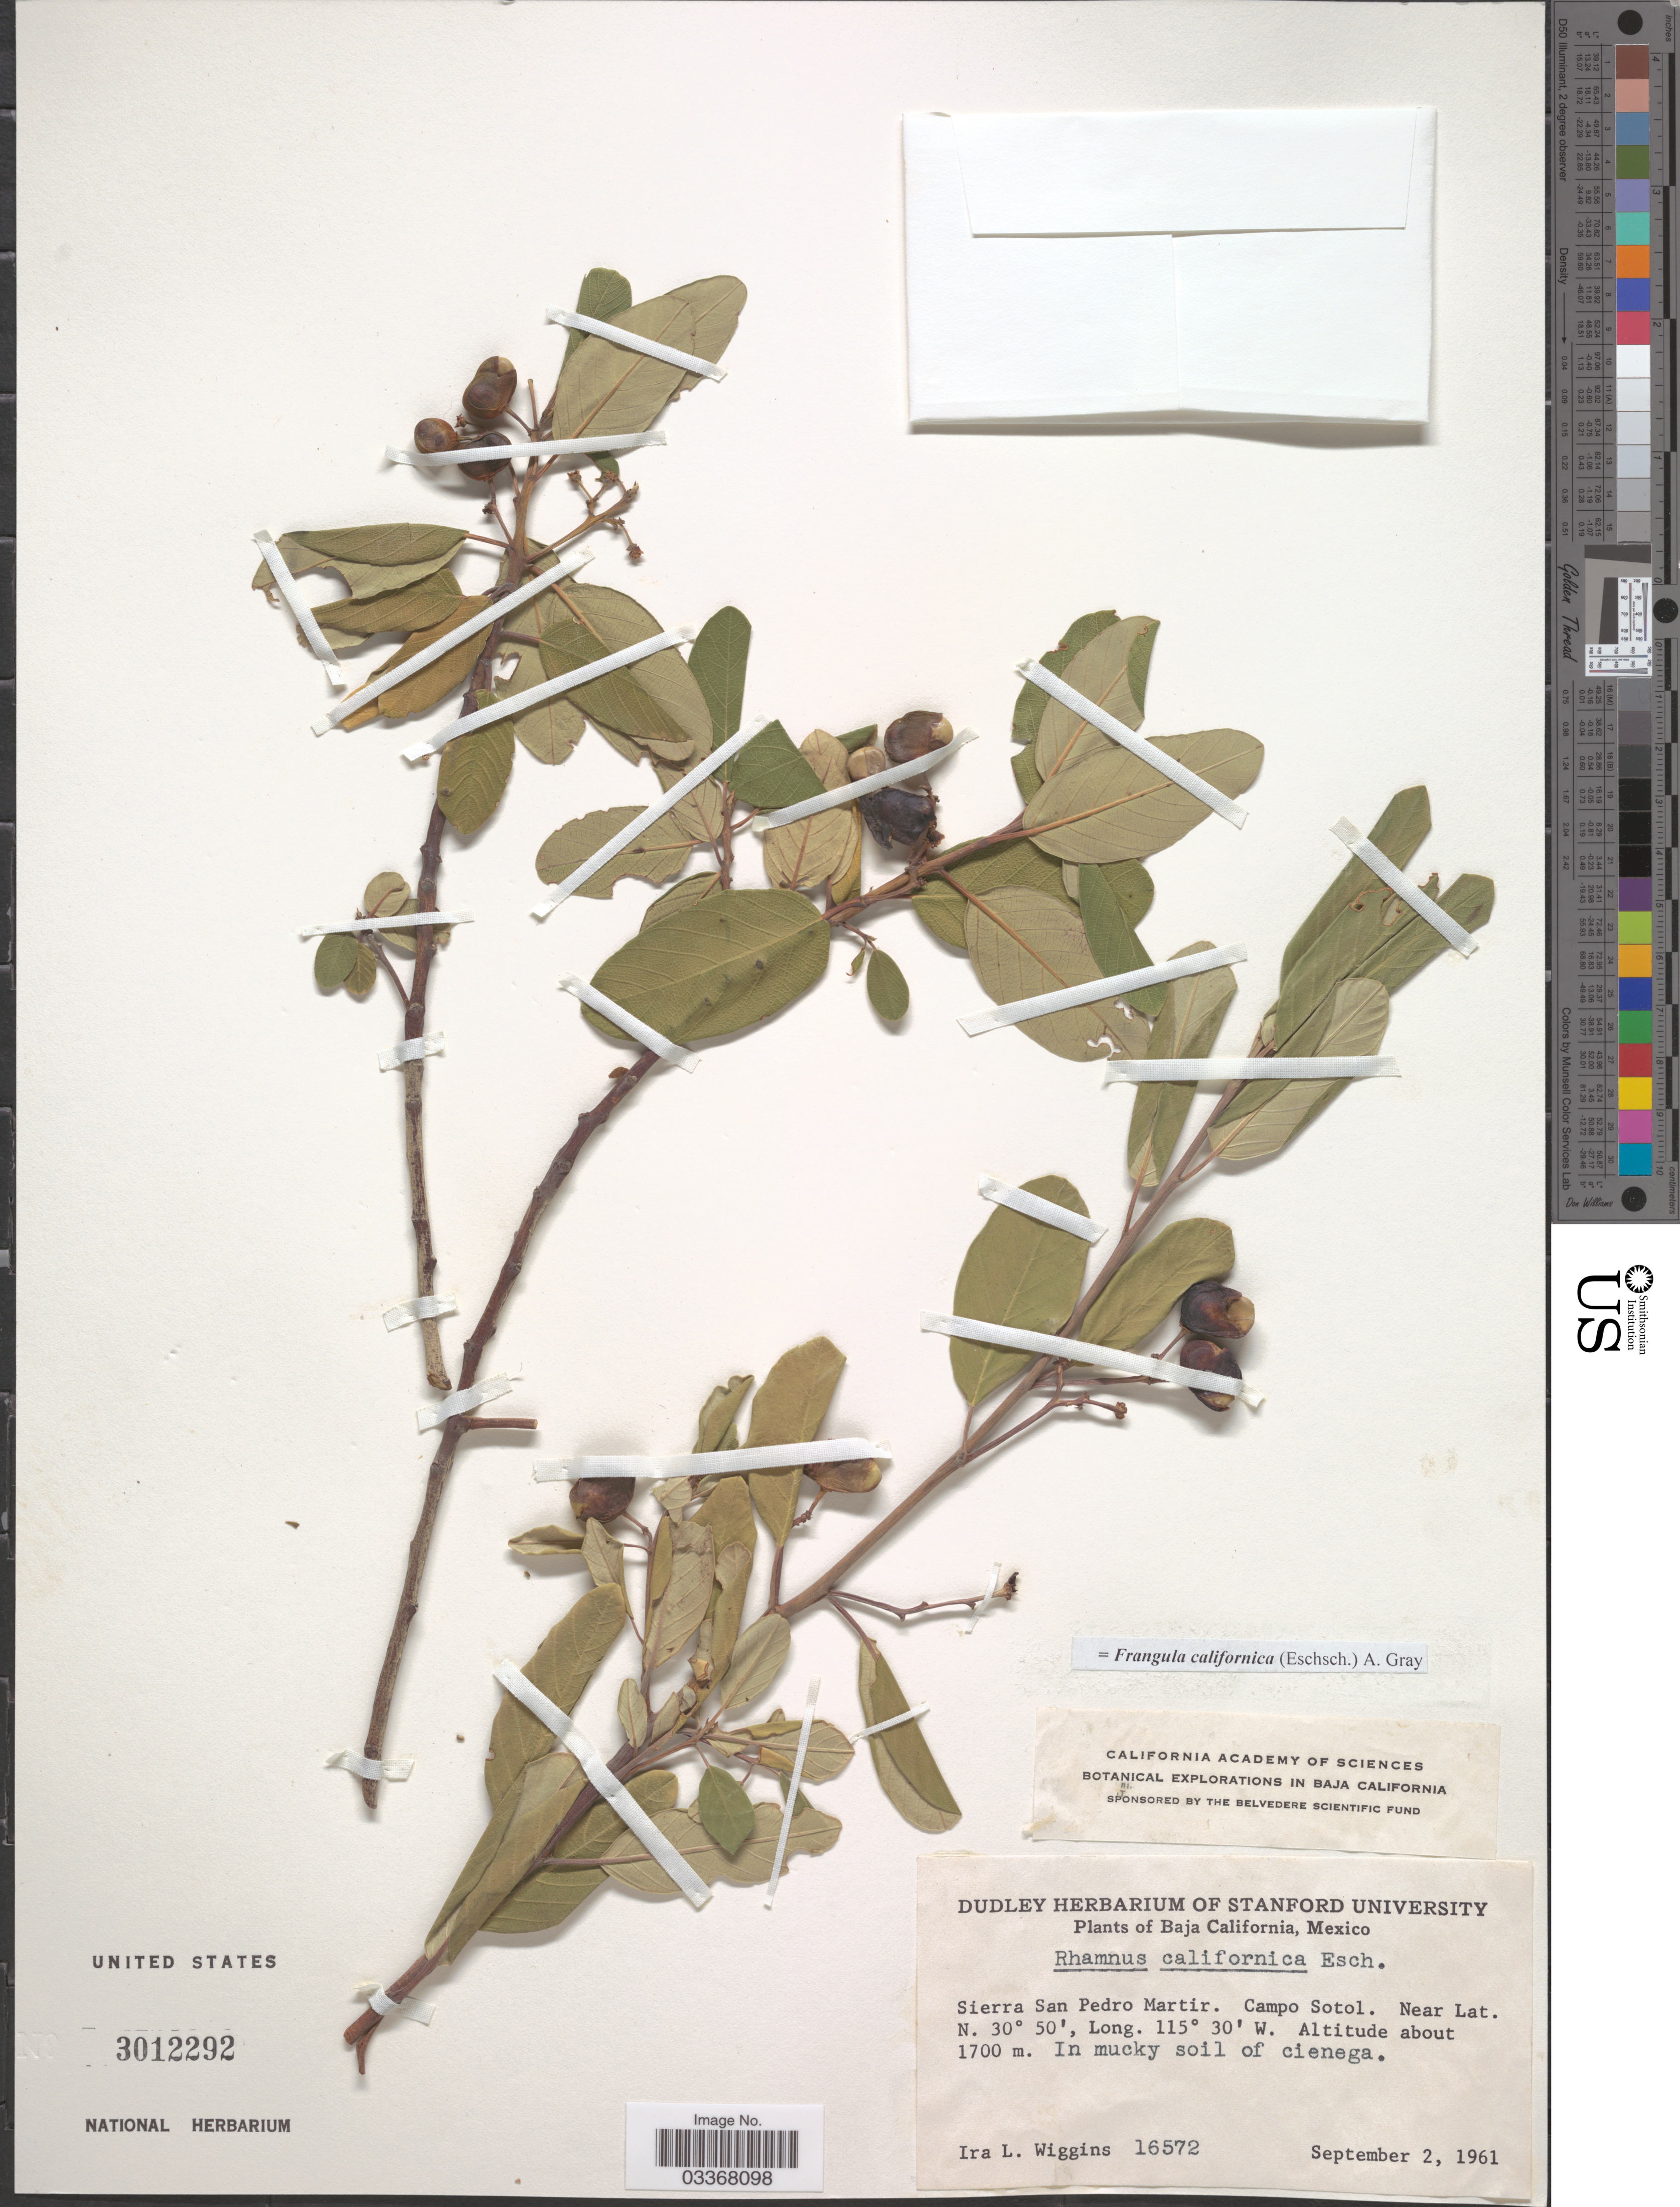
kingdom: Plantae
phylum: Tracheophyta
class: Magnoliopsida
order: Rosales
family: Rhamnaceae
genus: Frangula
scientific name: Frangula californica subsp. tomentella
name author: (Benth.) Kartesz & Gandhi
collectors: I. L. Wiggins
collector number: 16572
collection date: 1961-09-02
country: Mexico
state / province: Baja California Norte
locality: Sierra San Pedro Martir. Campo Sotol.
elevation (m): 1700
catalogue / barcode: US 3012292